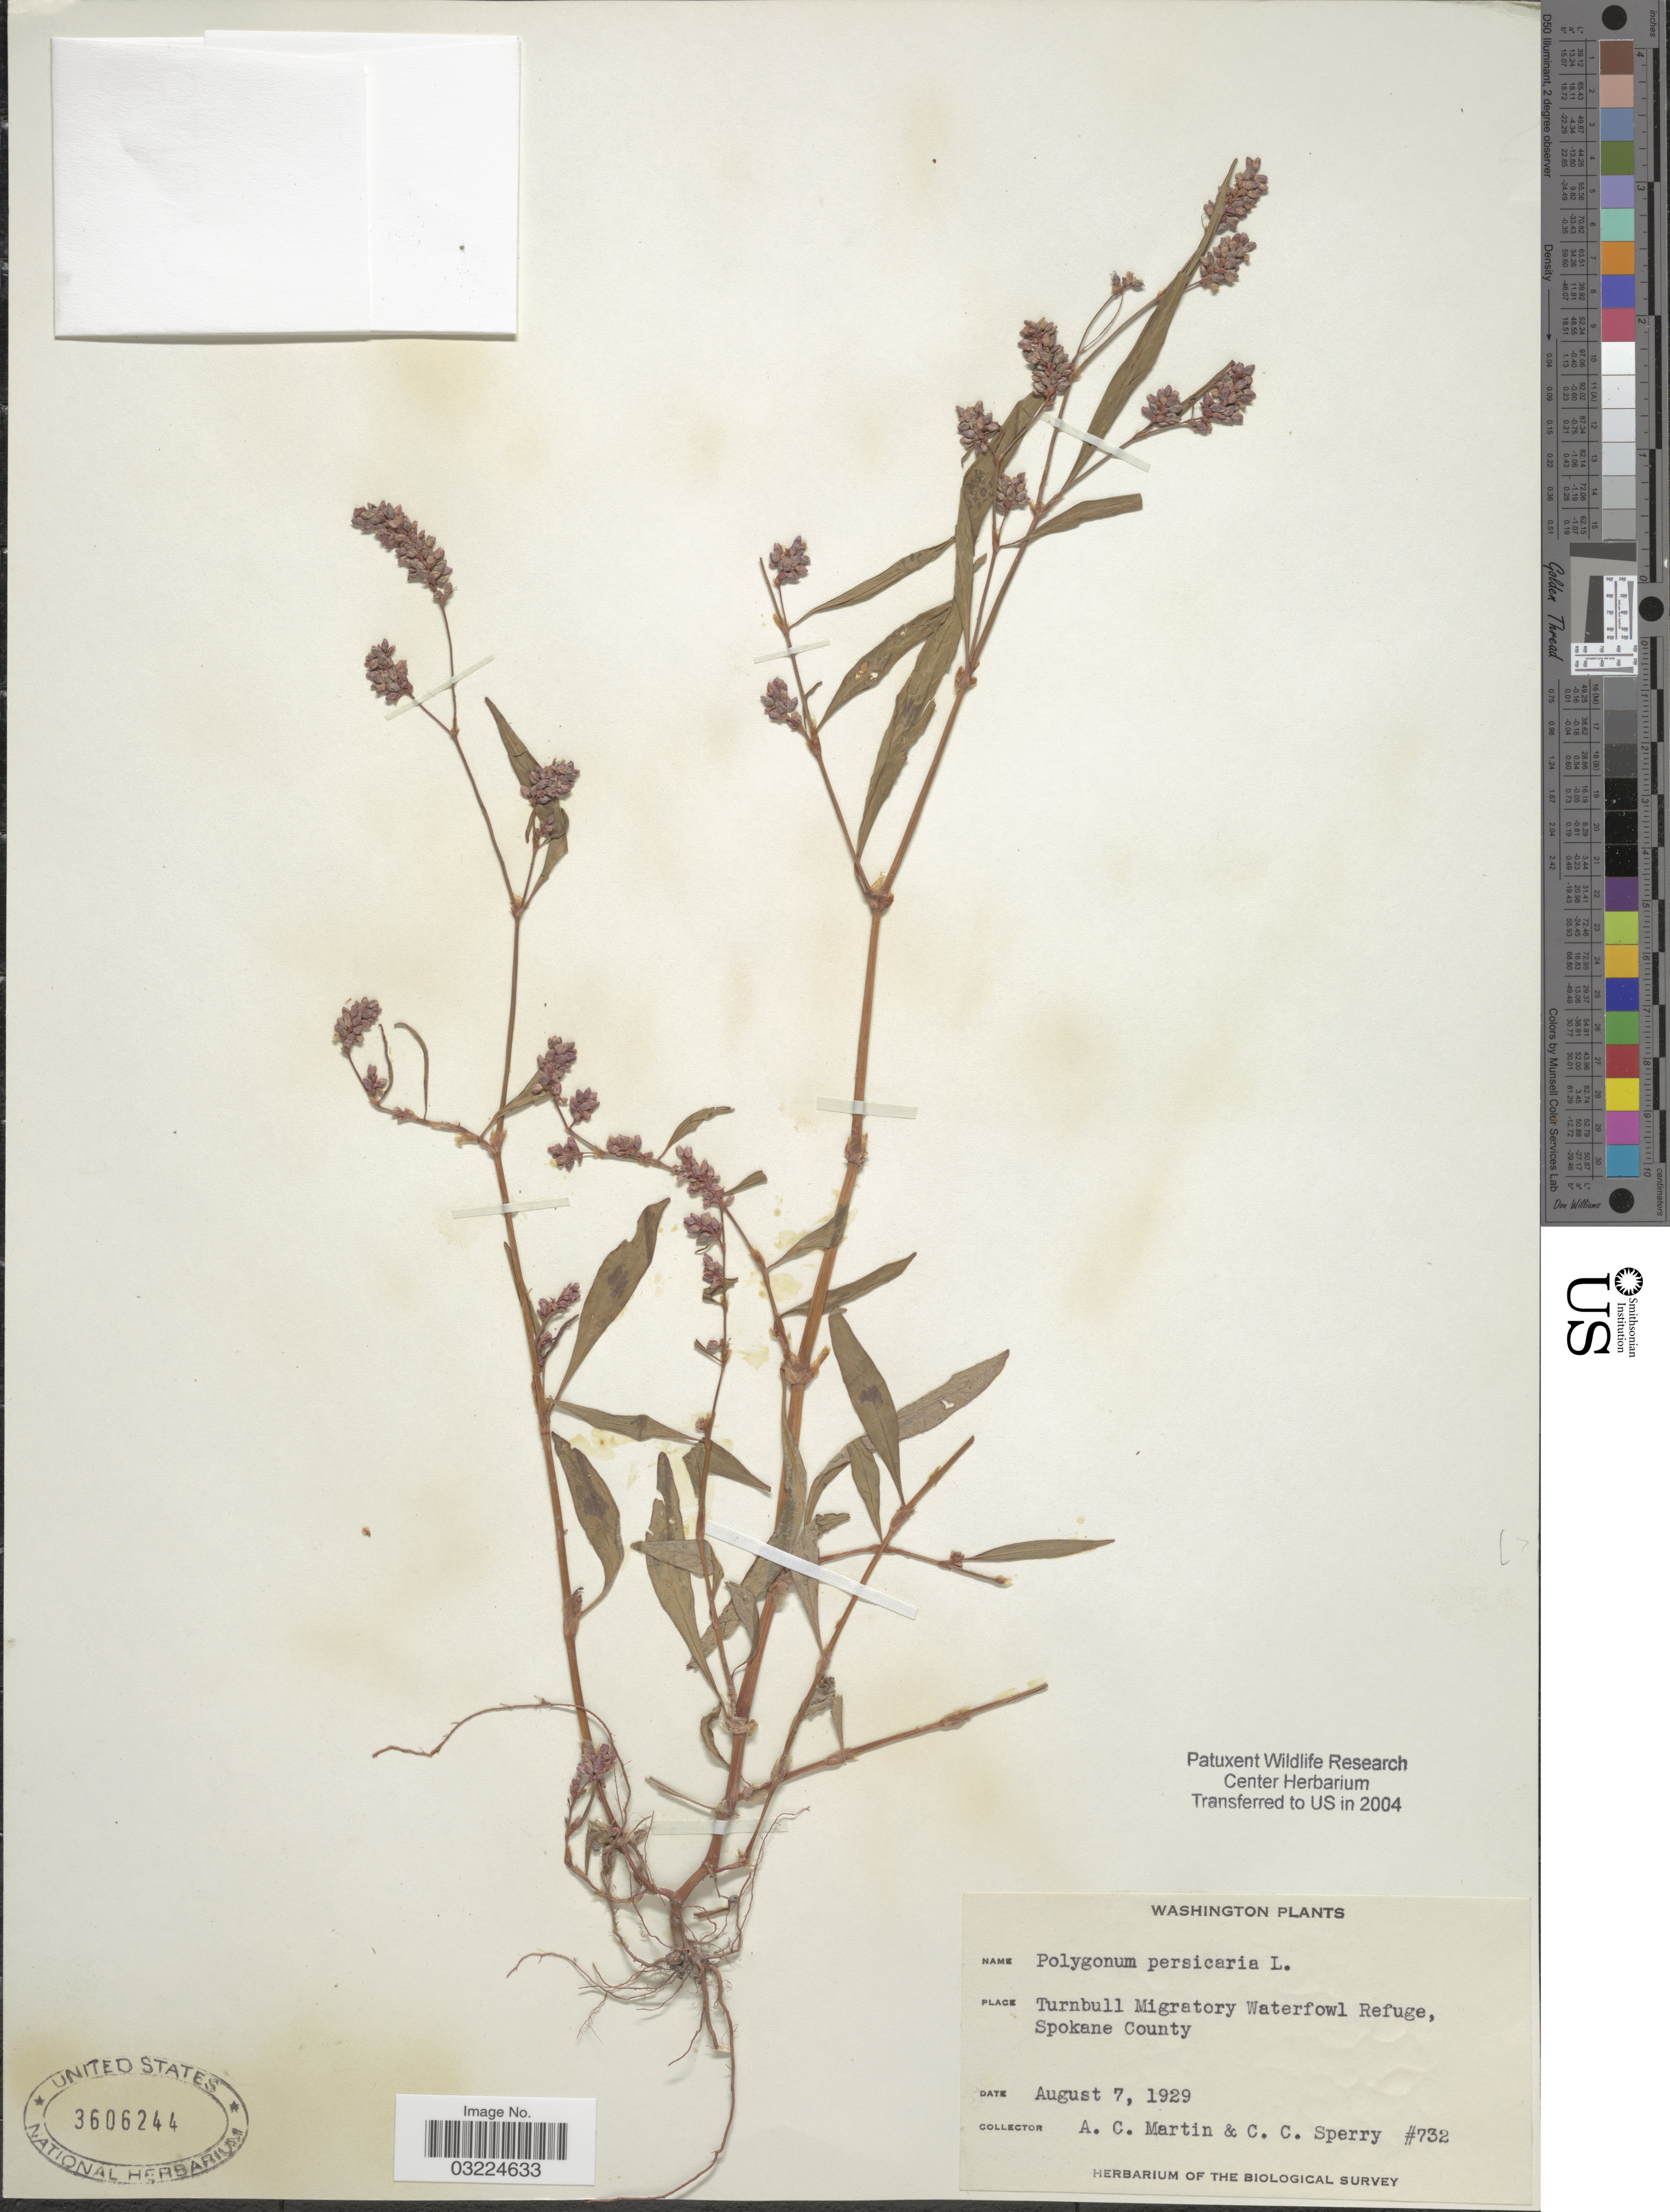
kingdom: Plantae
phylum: Tracheophyta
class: Magnoliopsida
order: Caryophyllales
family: Polygonaceae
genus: Persicaria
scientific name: Persicaria maculosa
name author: S.F. Gray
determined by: Atha, D. E.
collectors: A. C. Martin & C. C. Sperry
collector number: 732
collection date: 1929-08-07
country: United States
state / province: Washington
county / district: Spokane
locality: Turnbull Migratory Waterfowl Refuge, Spokane County.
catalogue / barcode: US 3606244